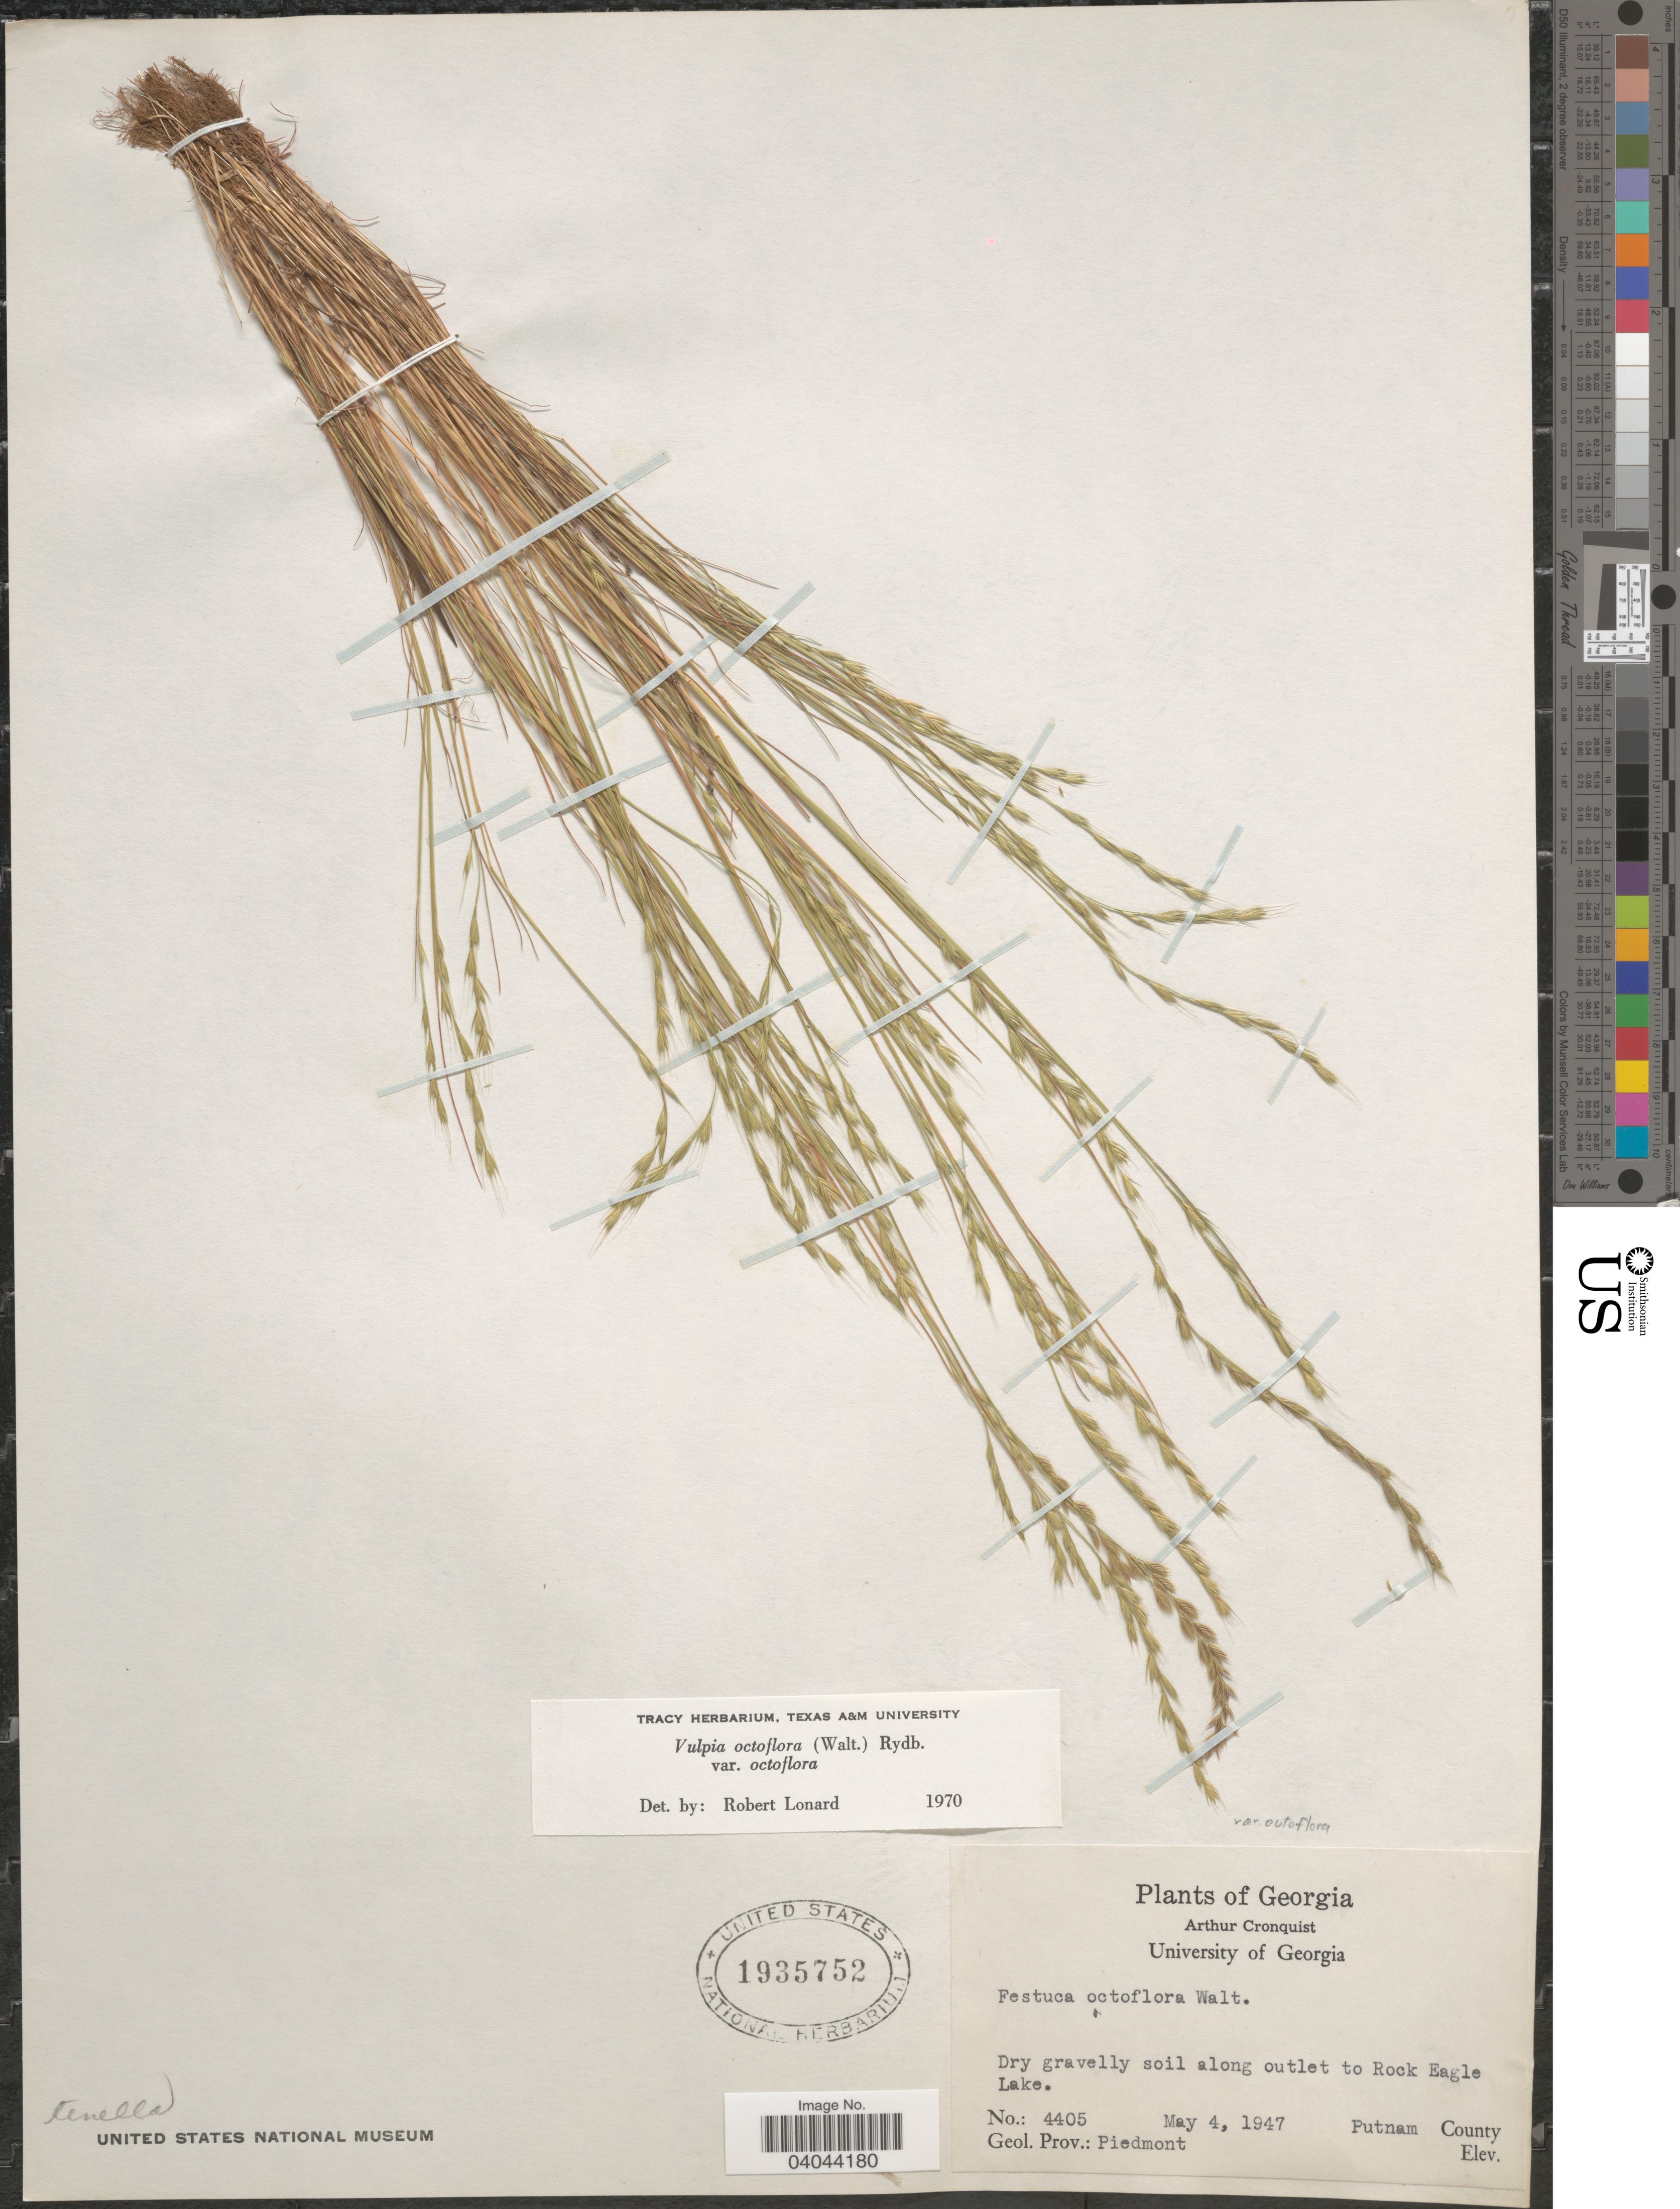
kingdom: Plantae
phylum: Tracheophyta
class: Liliopsida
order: Poales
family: Poaceae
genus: Festuca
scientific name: Festuca octoflora var. octoflora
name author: Walter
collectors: A. J. Cronquist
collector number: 4405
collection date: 1947-05-04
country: United States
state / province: Georgia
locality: Along outlet to Rock Eagle Lake. Putnam County. Geol. Prov.: Piedmont.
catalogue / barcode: US 1935752